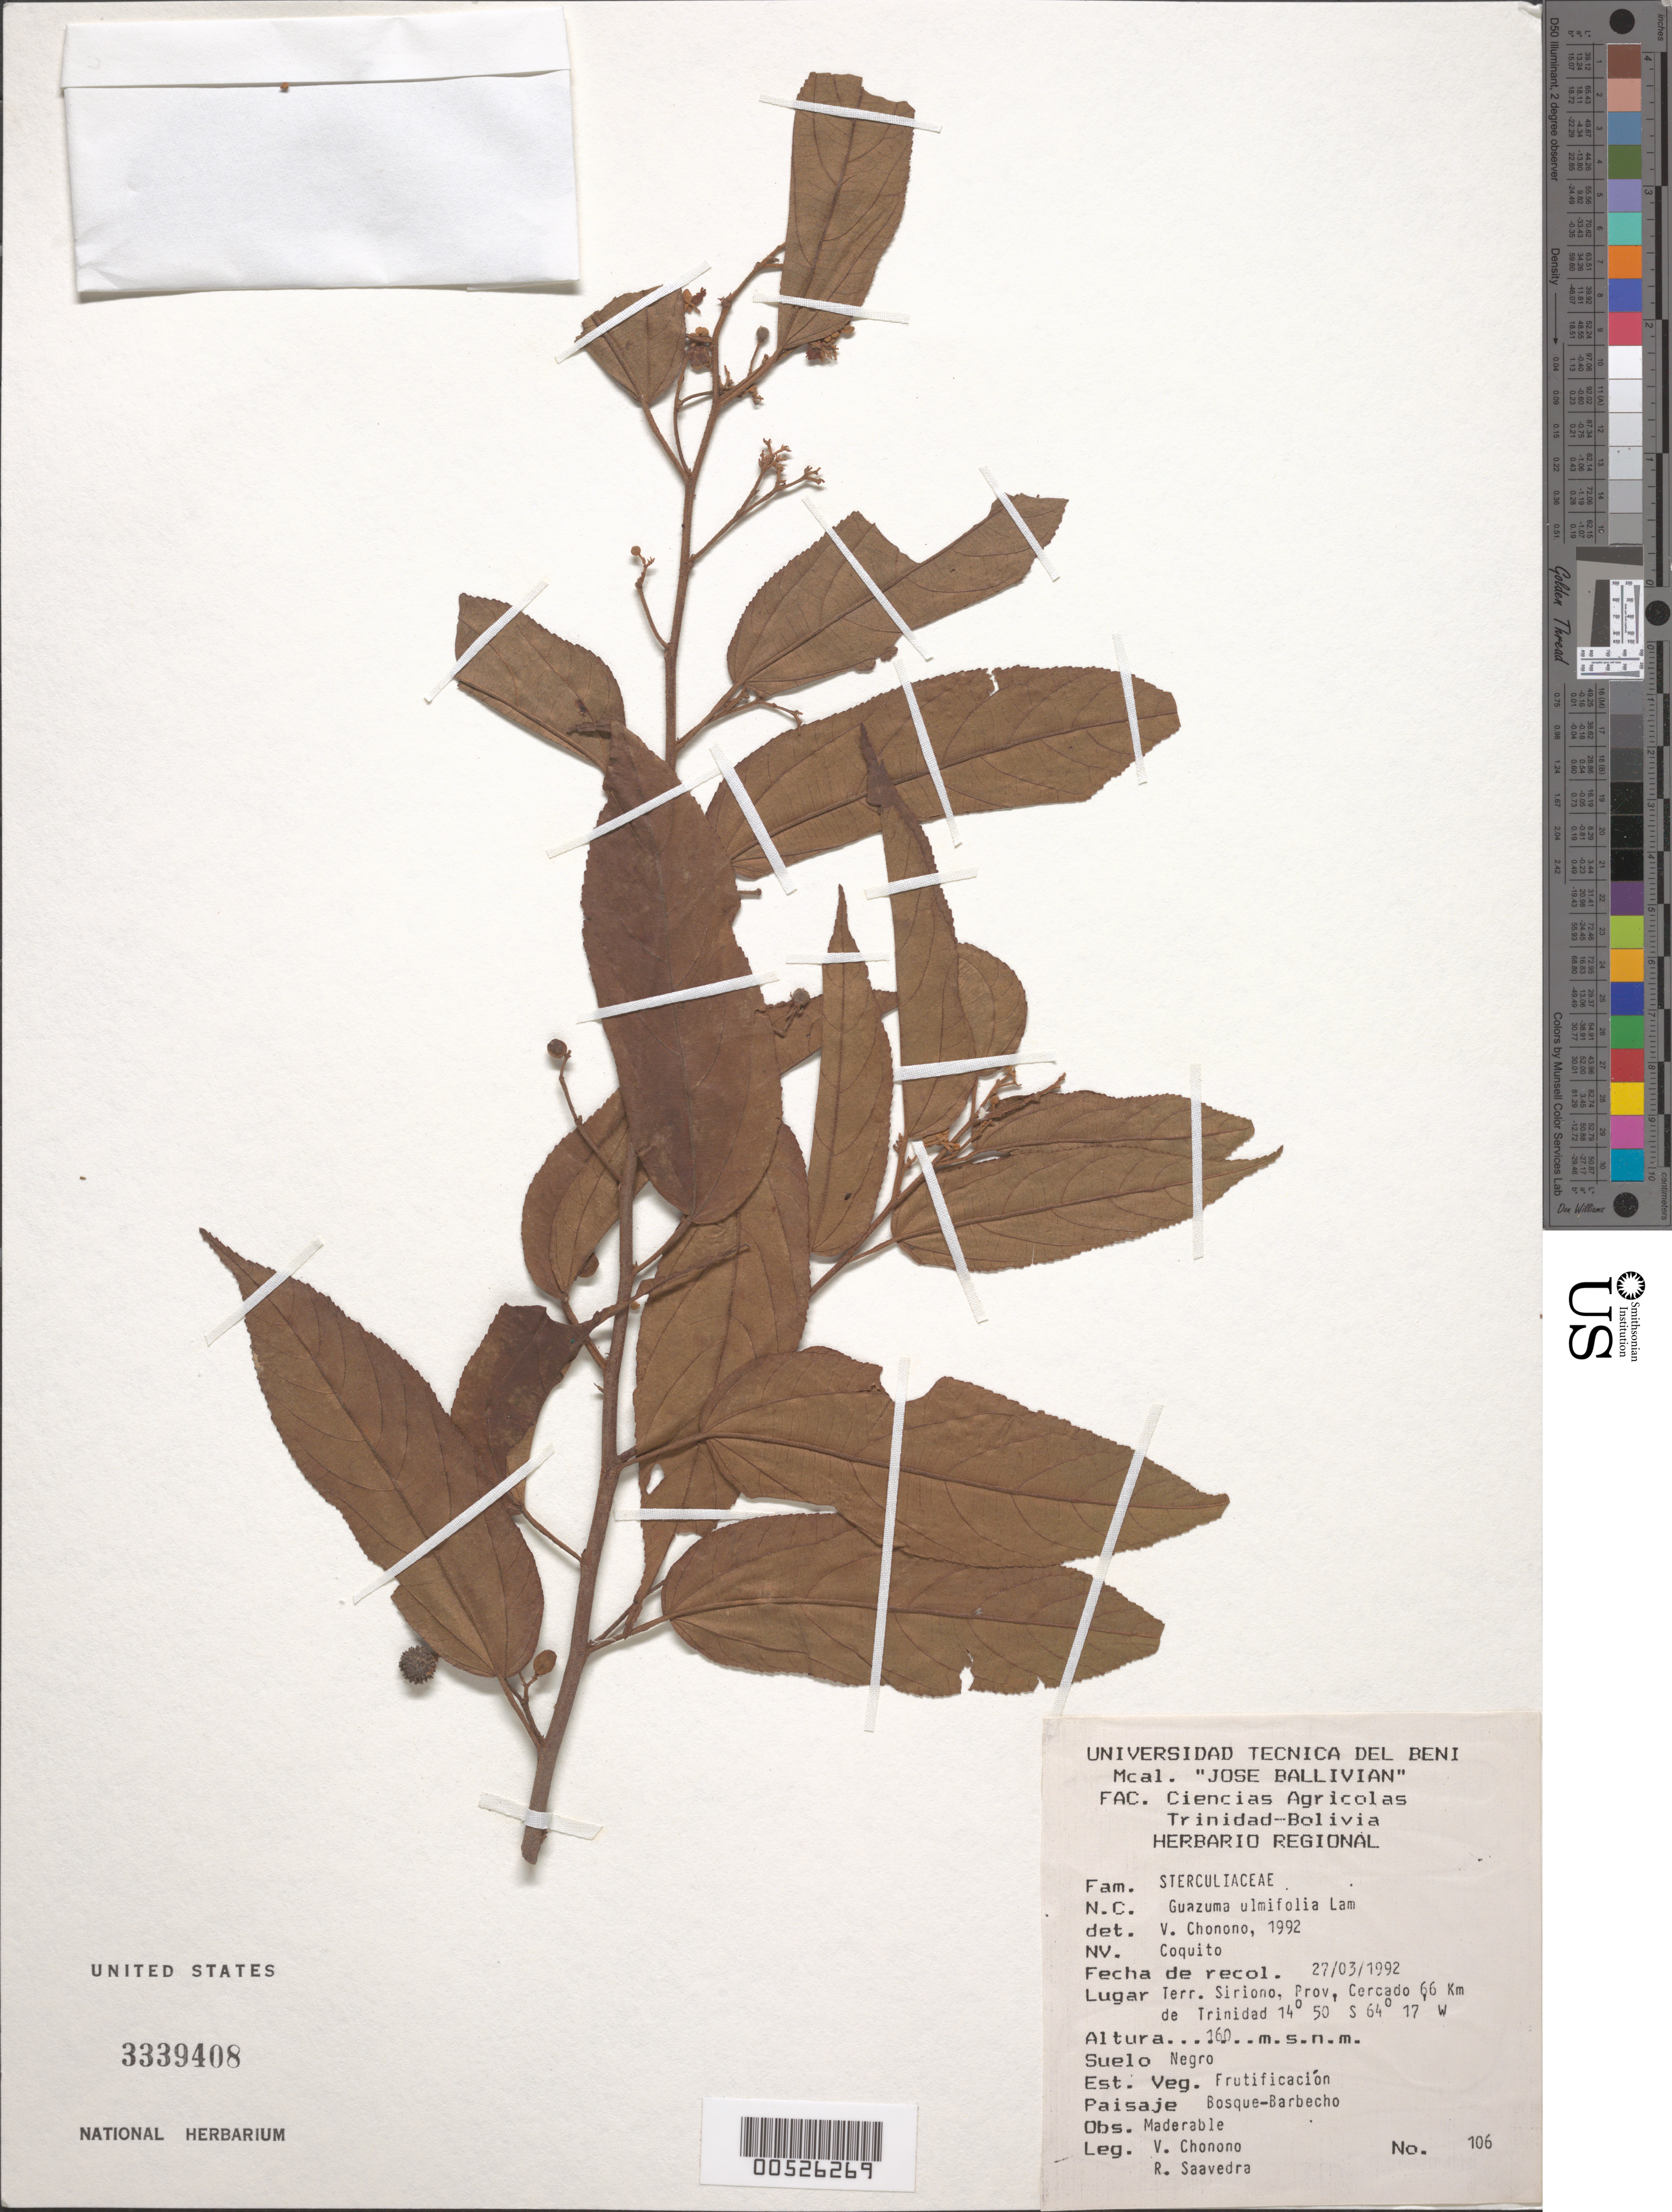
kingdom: Plantae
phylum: Tracheophyta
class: Magnoliopsida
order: Malvales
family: Malvaceae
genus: Guazuma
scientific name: Guazuma ulmifolia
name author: Lam.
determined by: Chonono, V.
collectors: V. Chonono & S. Saavedra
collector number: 106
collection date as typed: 27 Mar 1992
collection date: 1992-03-27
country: Bolivia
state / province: Beni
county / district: General José Ballivián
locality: Terr. Siriono, 66 km de Trinidad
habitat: Bosque-Barbecho ?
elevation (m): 160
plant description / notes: Common name: Coquito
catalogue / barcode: US 3339408